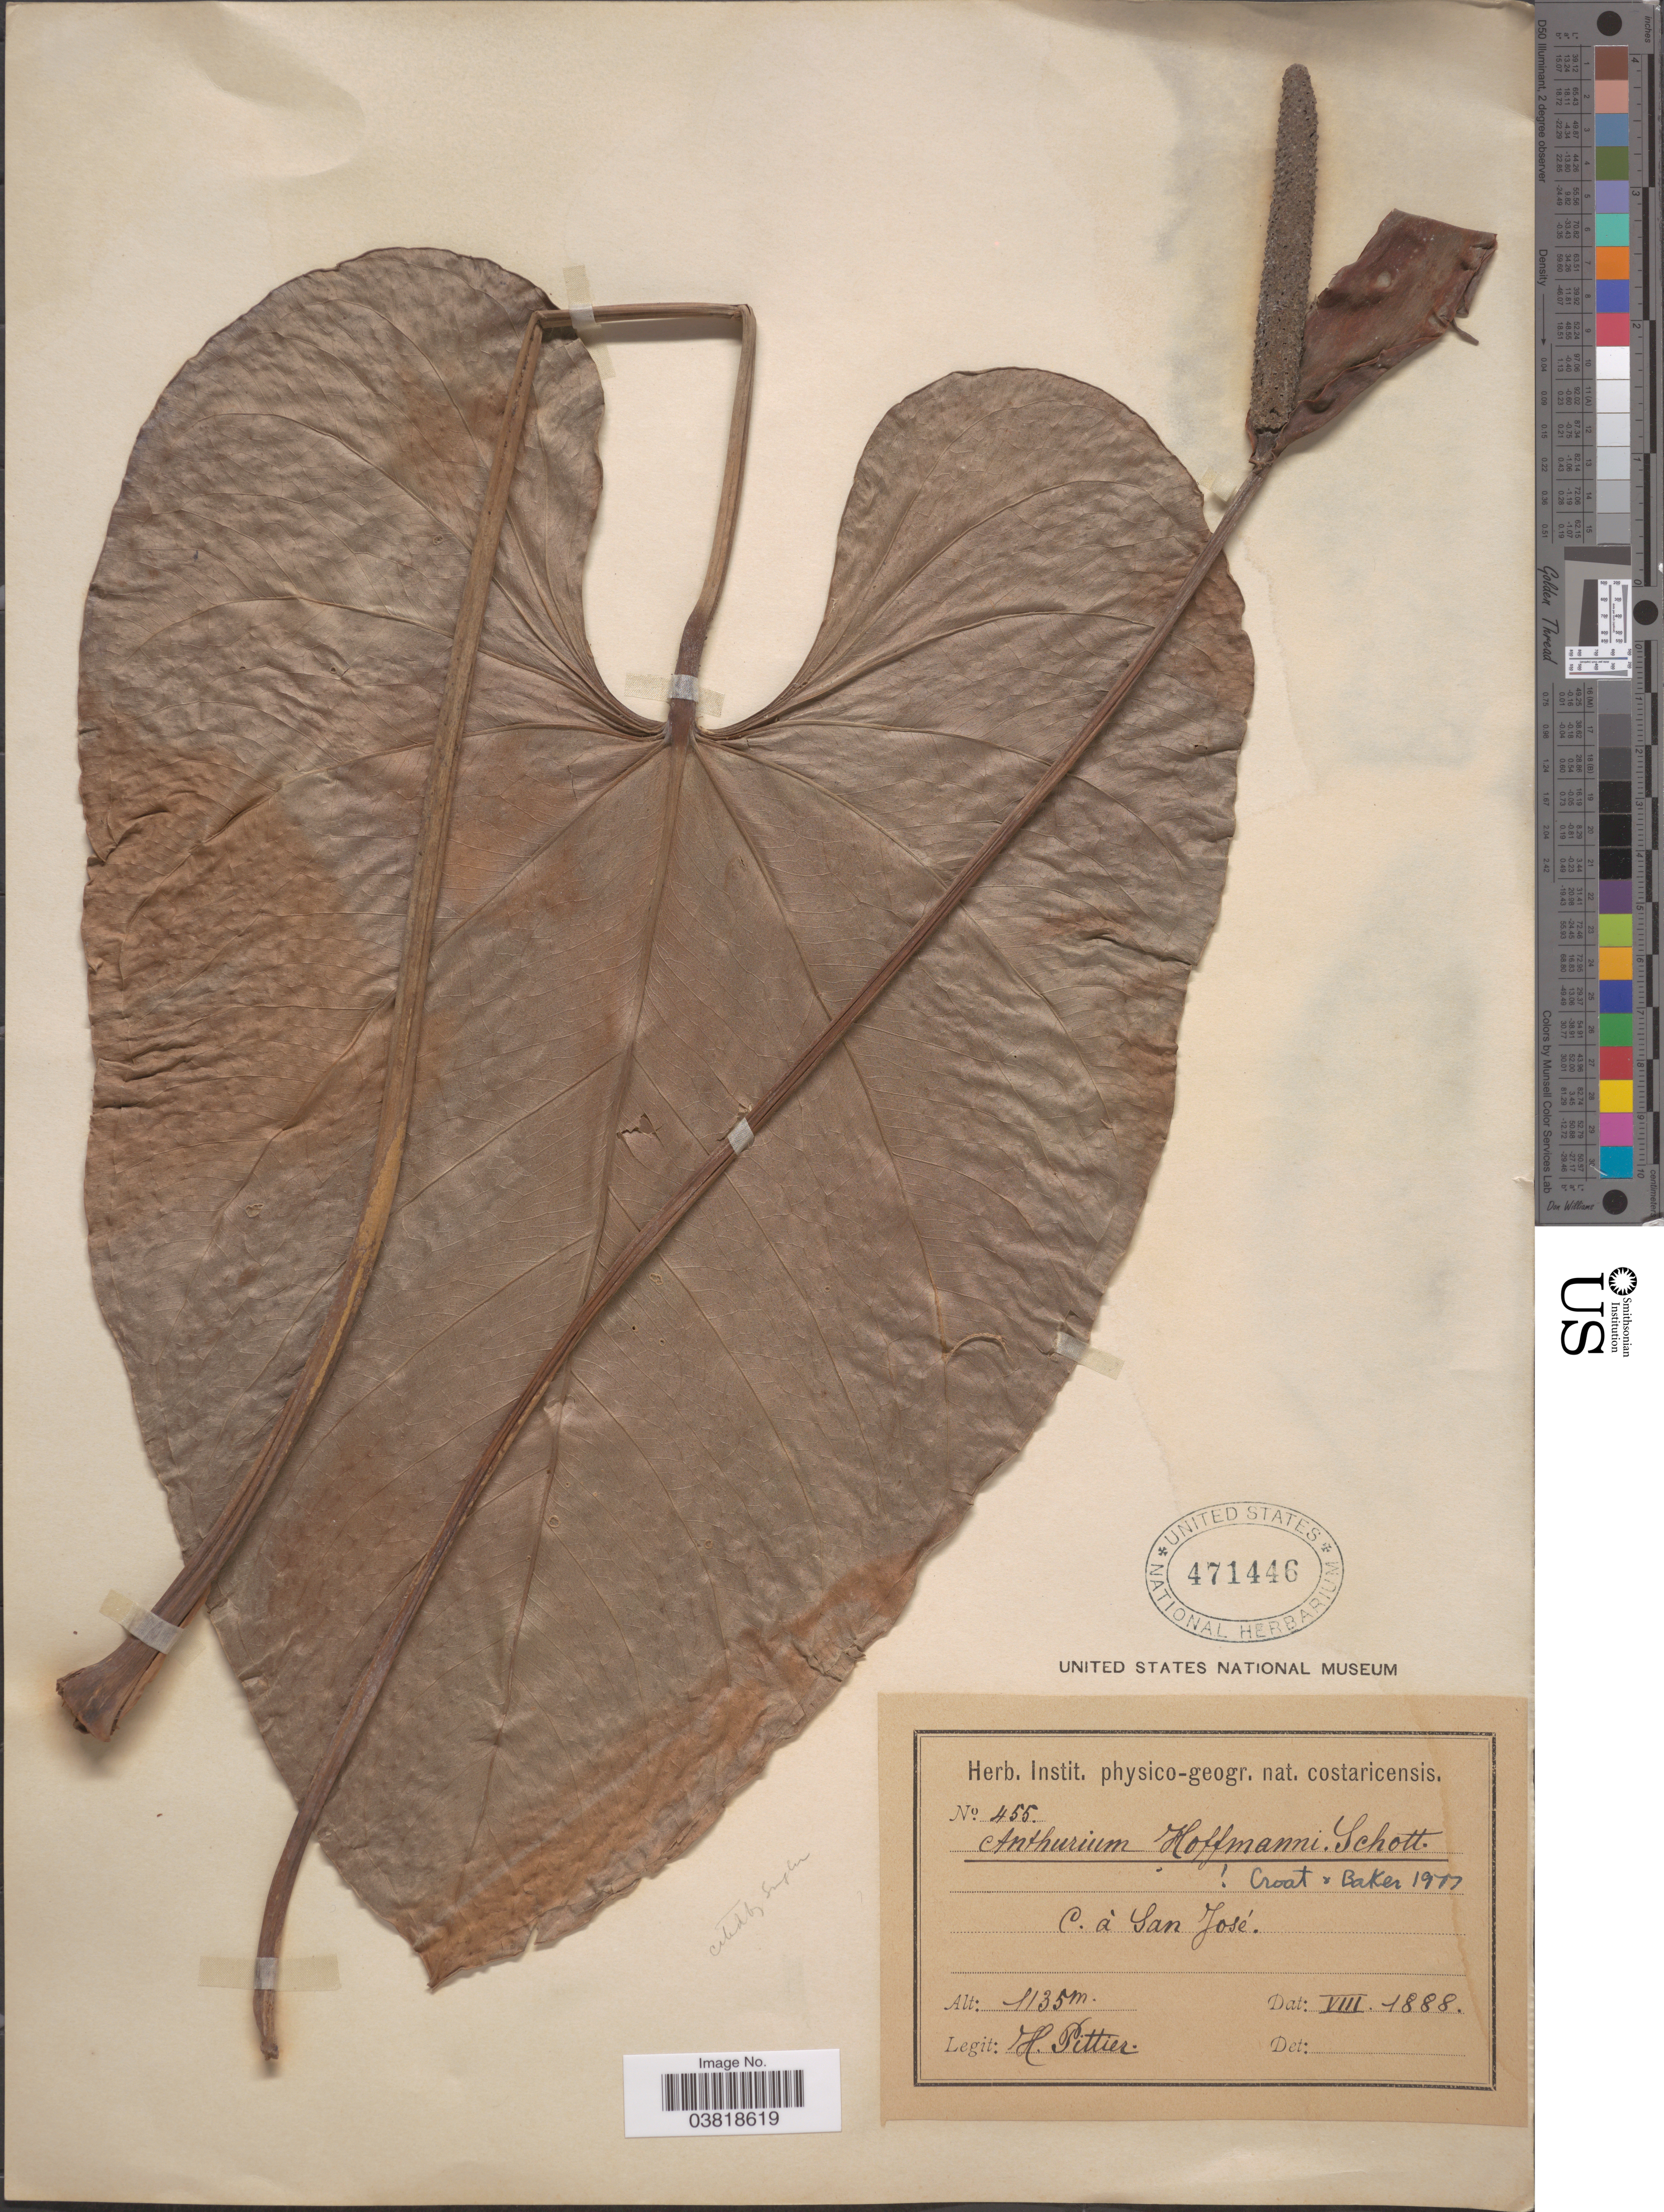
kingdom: Plantae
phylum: Tracheophyta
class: Liliopsida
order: Alismatales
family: Araceae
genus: Anthurium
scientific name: Anthurium hoffmanni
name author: Schott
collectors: H. F. Pittier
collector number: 455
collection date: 1888-08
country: Costa Rica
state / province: San José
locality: C. à San José.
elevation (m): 1135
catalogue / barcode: US 471446